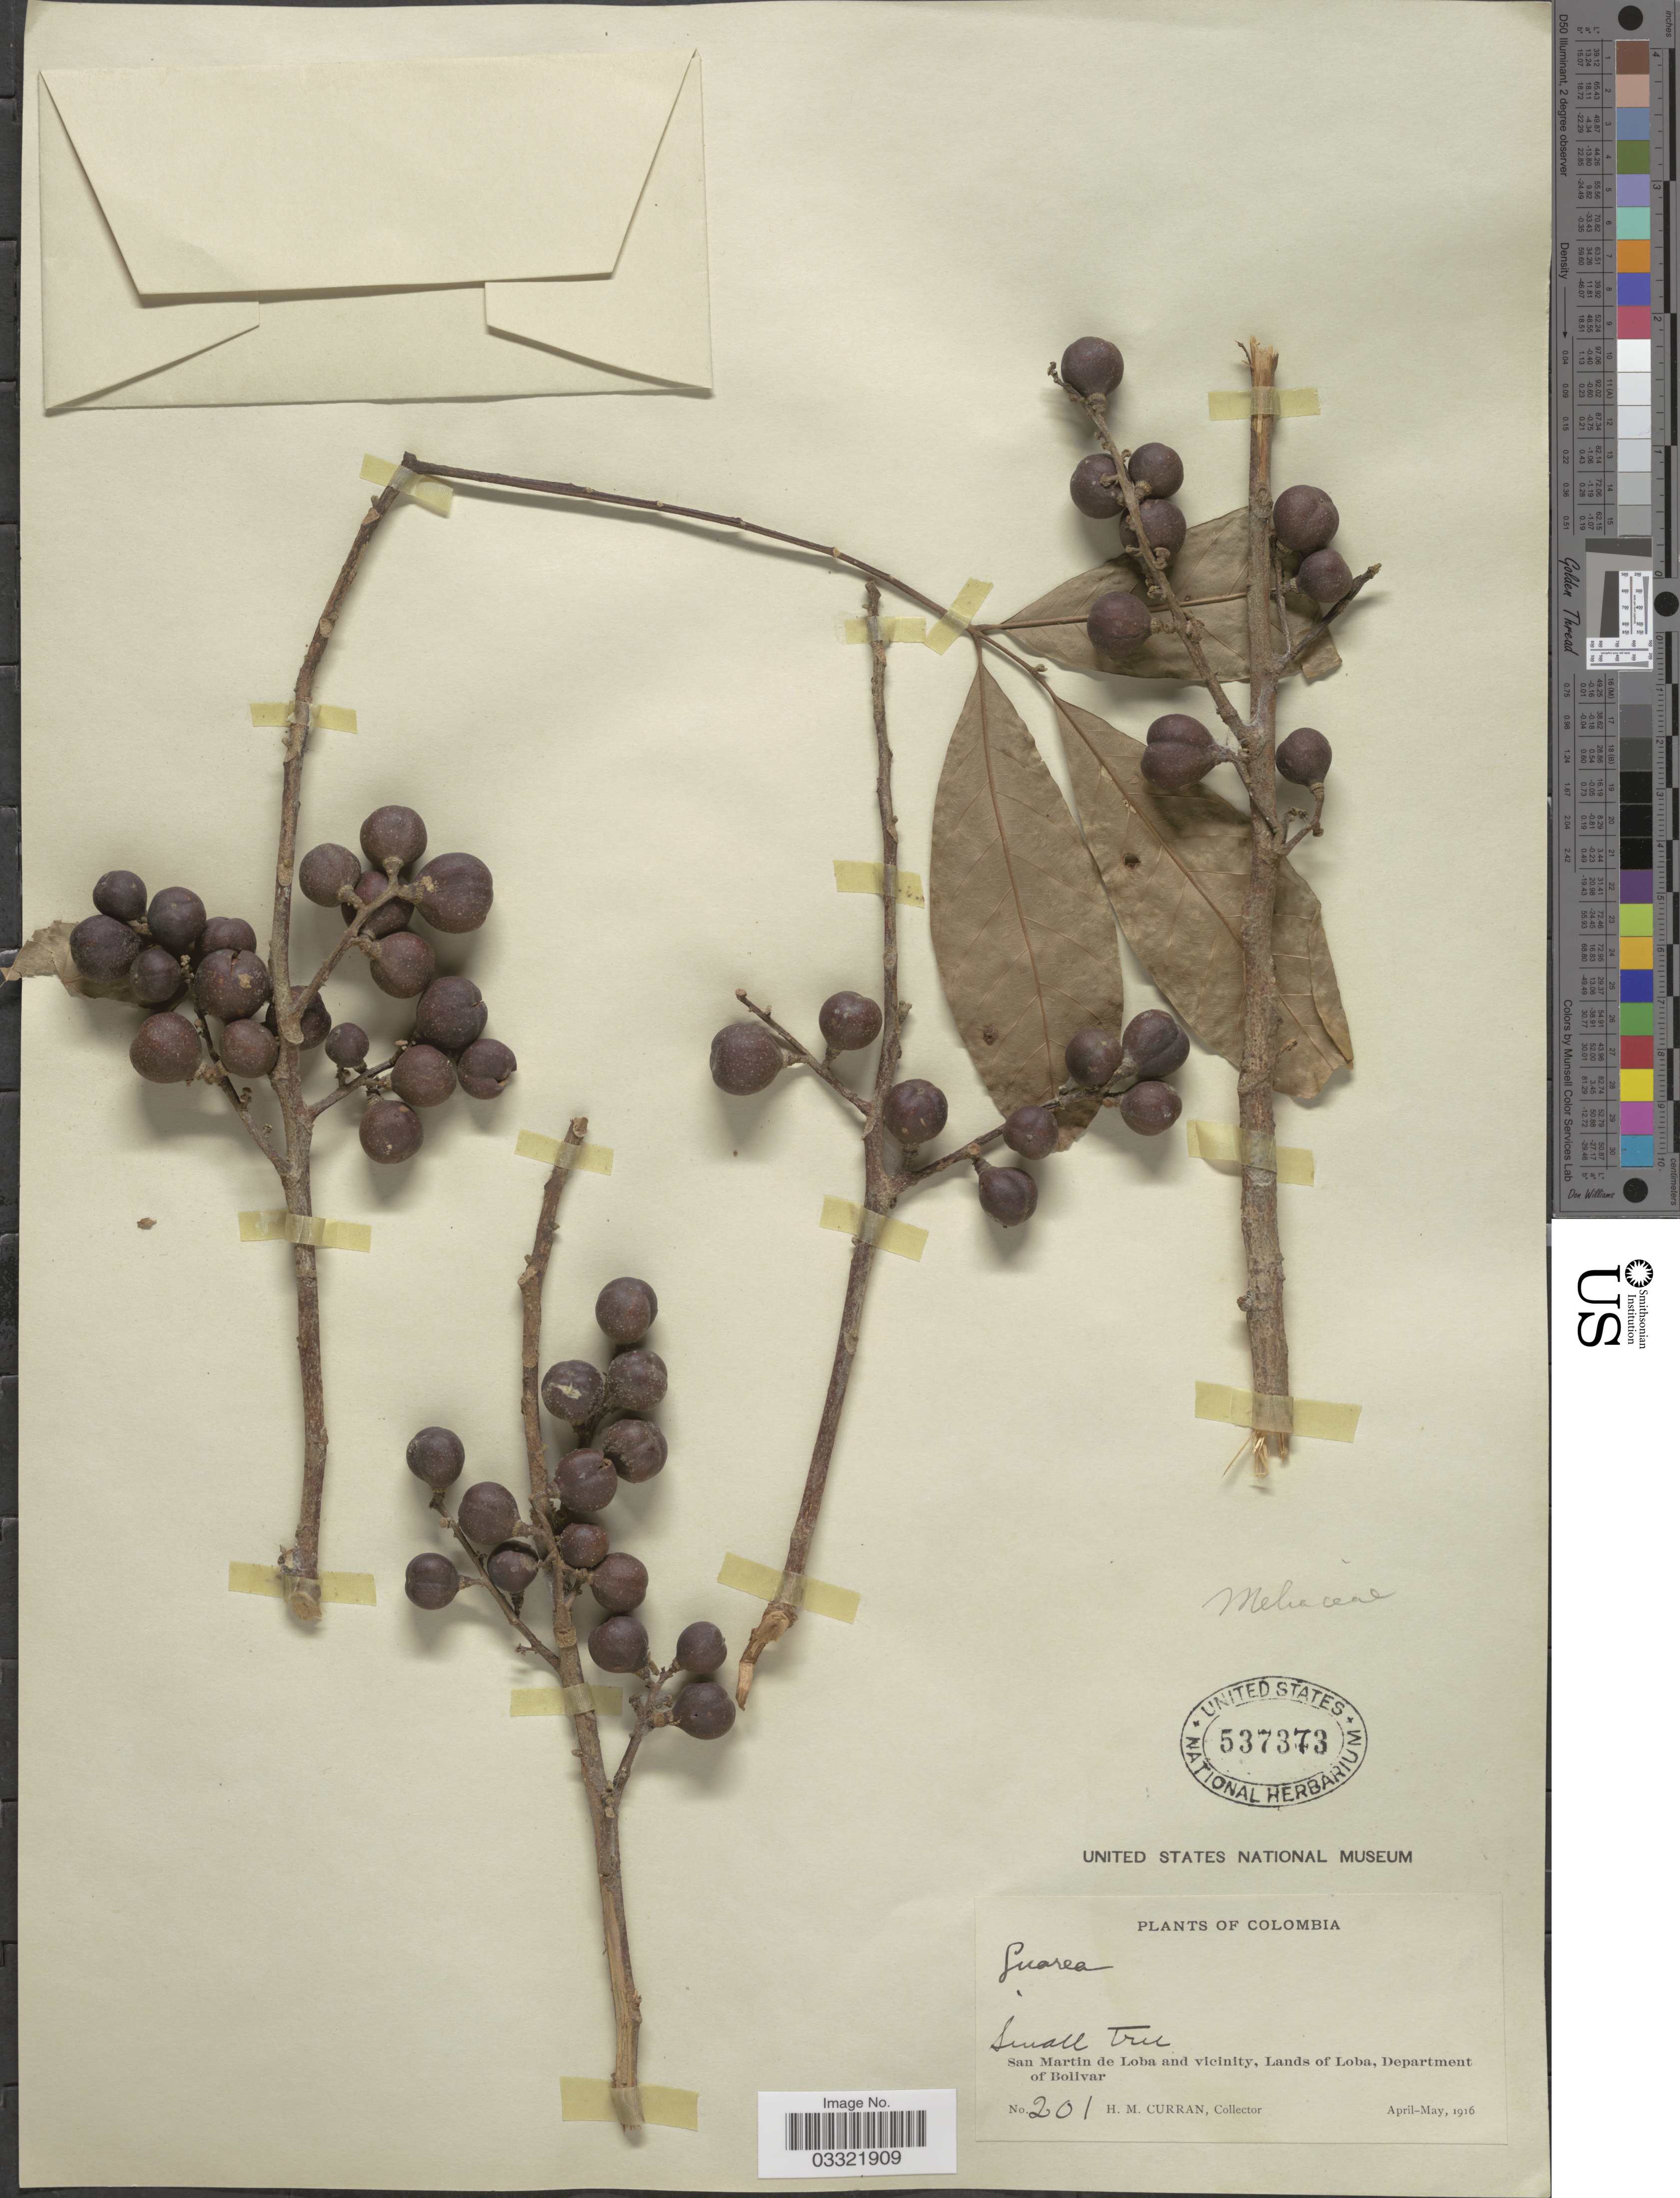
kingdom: Plantae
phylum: Tracheophyta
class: Magnoliopsida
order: Sapindales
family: Meliaceae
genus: Guarea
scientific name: Guarea sp.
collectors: H. M. Curran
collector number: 201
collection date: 1916-04/1916-05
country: Colombia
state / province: Bolívar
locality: San Martin de Loba and vicinity, Lands of Loba, Department of Bolivar.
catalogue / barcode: US 537373